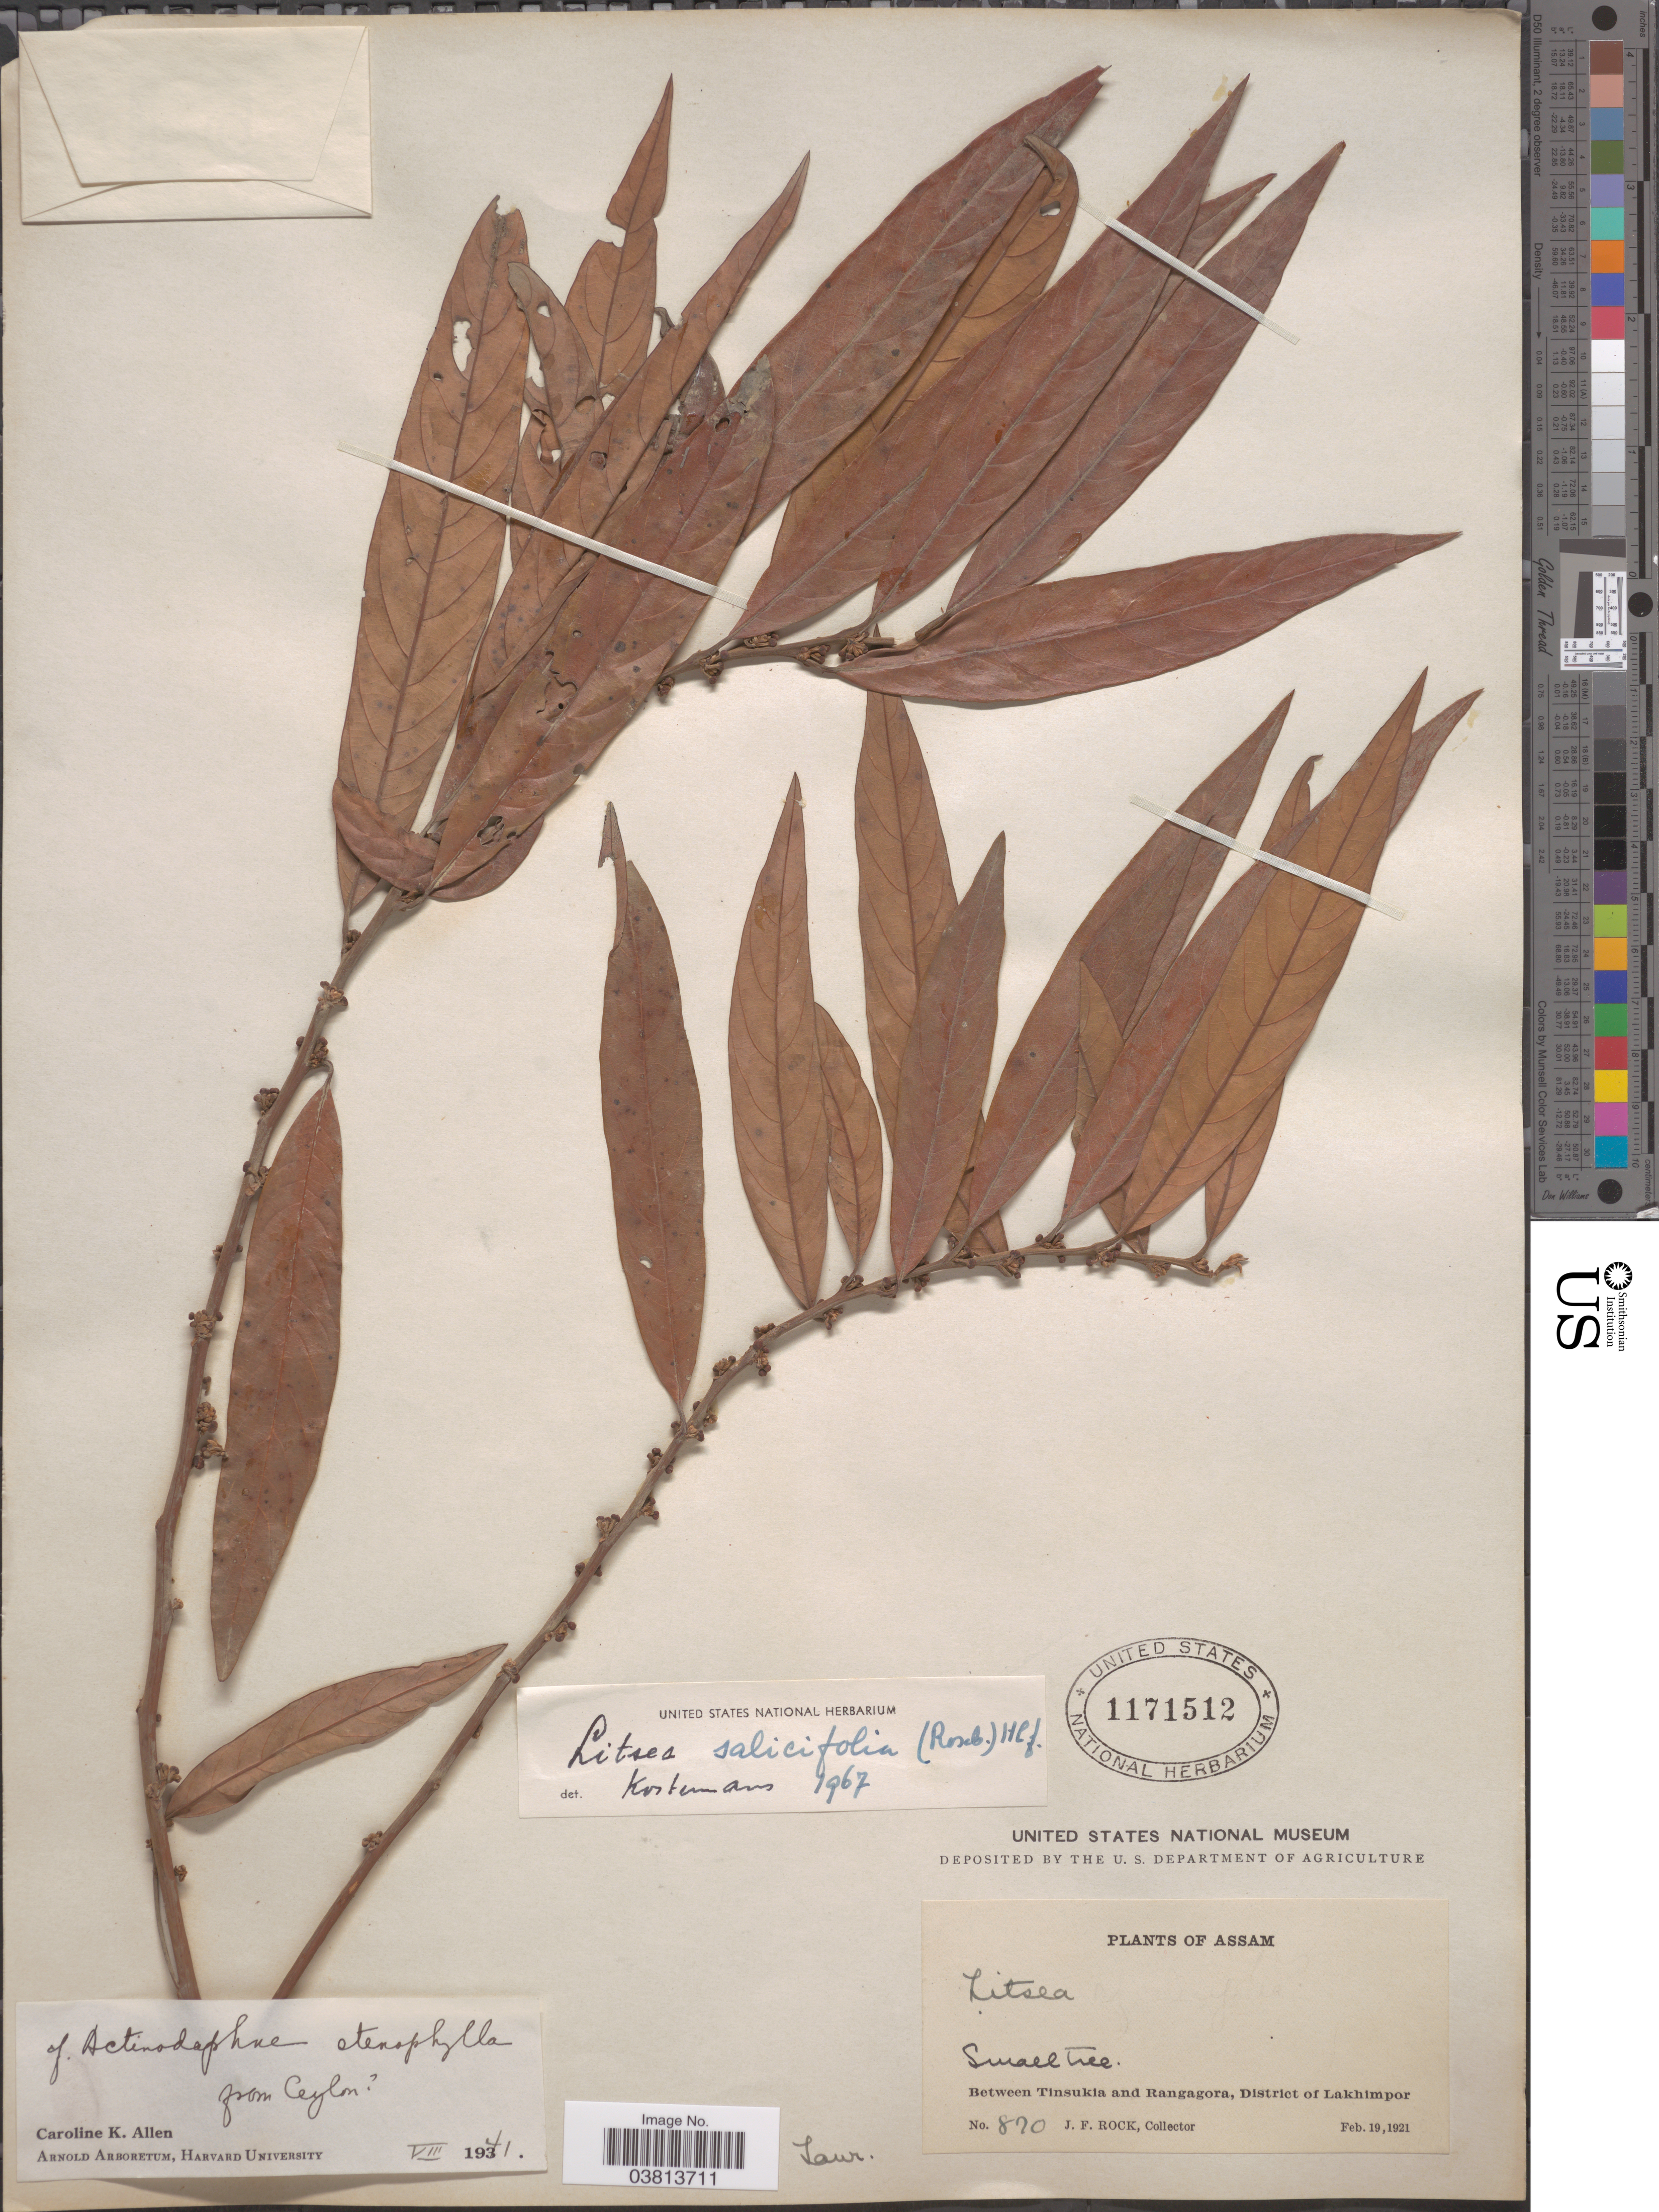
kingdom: Plantae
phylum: Tracheophyta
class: Magnoliopsida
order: Laurales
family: Lauraceae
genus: Litsea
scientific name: Litsea salicifolia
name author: Hook. f.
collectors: J. Rock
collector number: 870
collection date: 1921-02-19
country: India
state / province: Assam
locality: Between Tinsukia and Rangagora, District of Lakhimpor.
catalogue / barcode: US 1171512